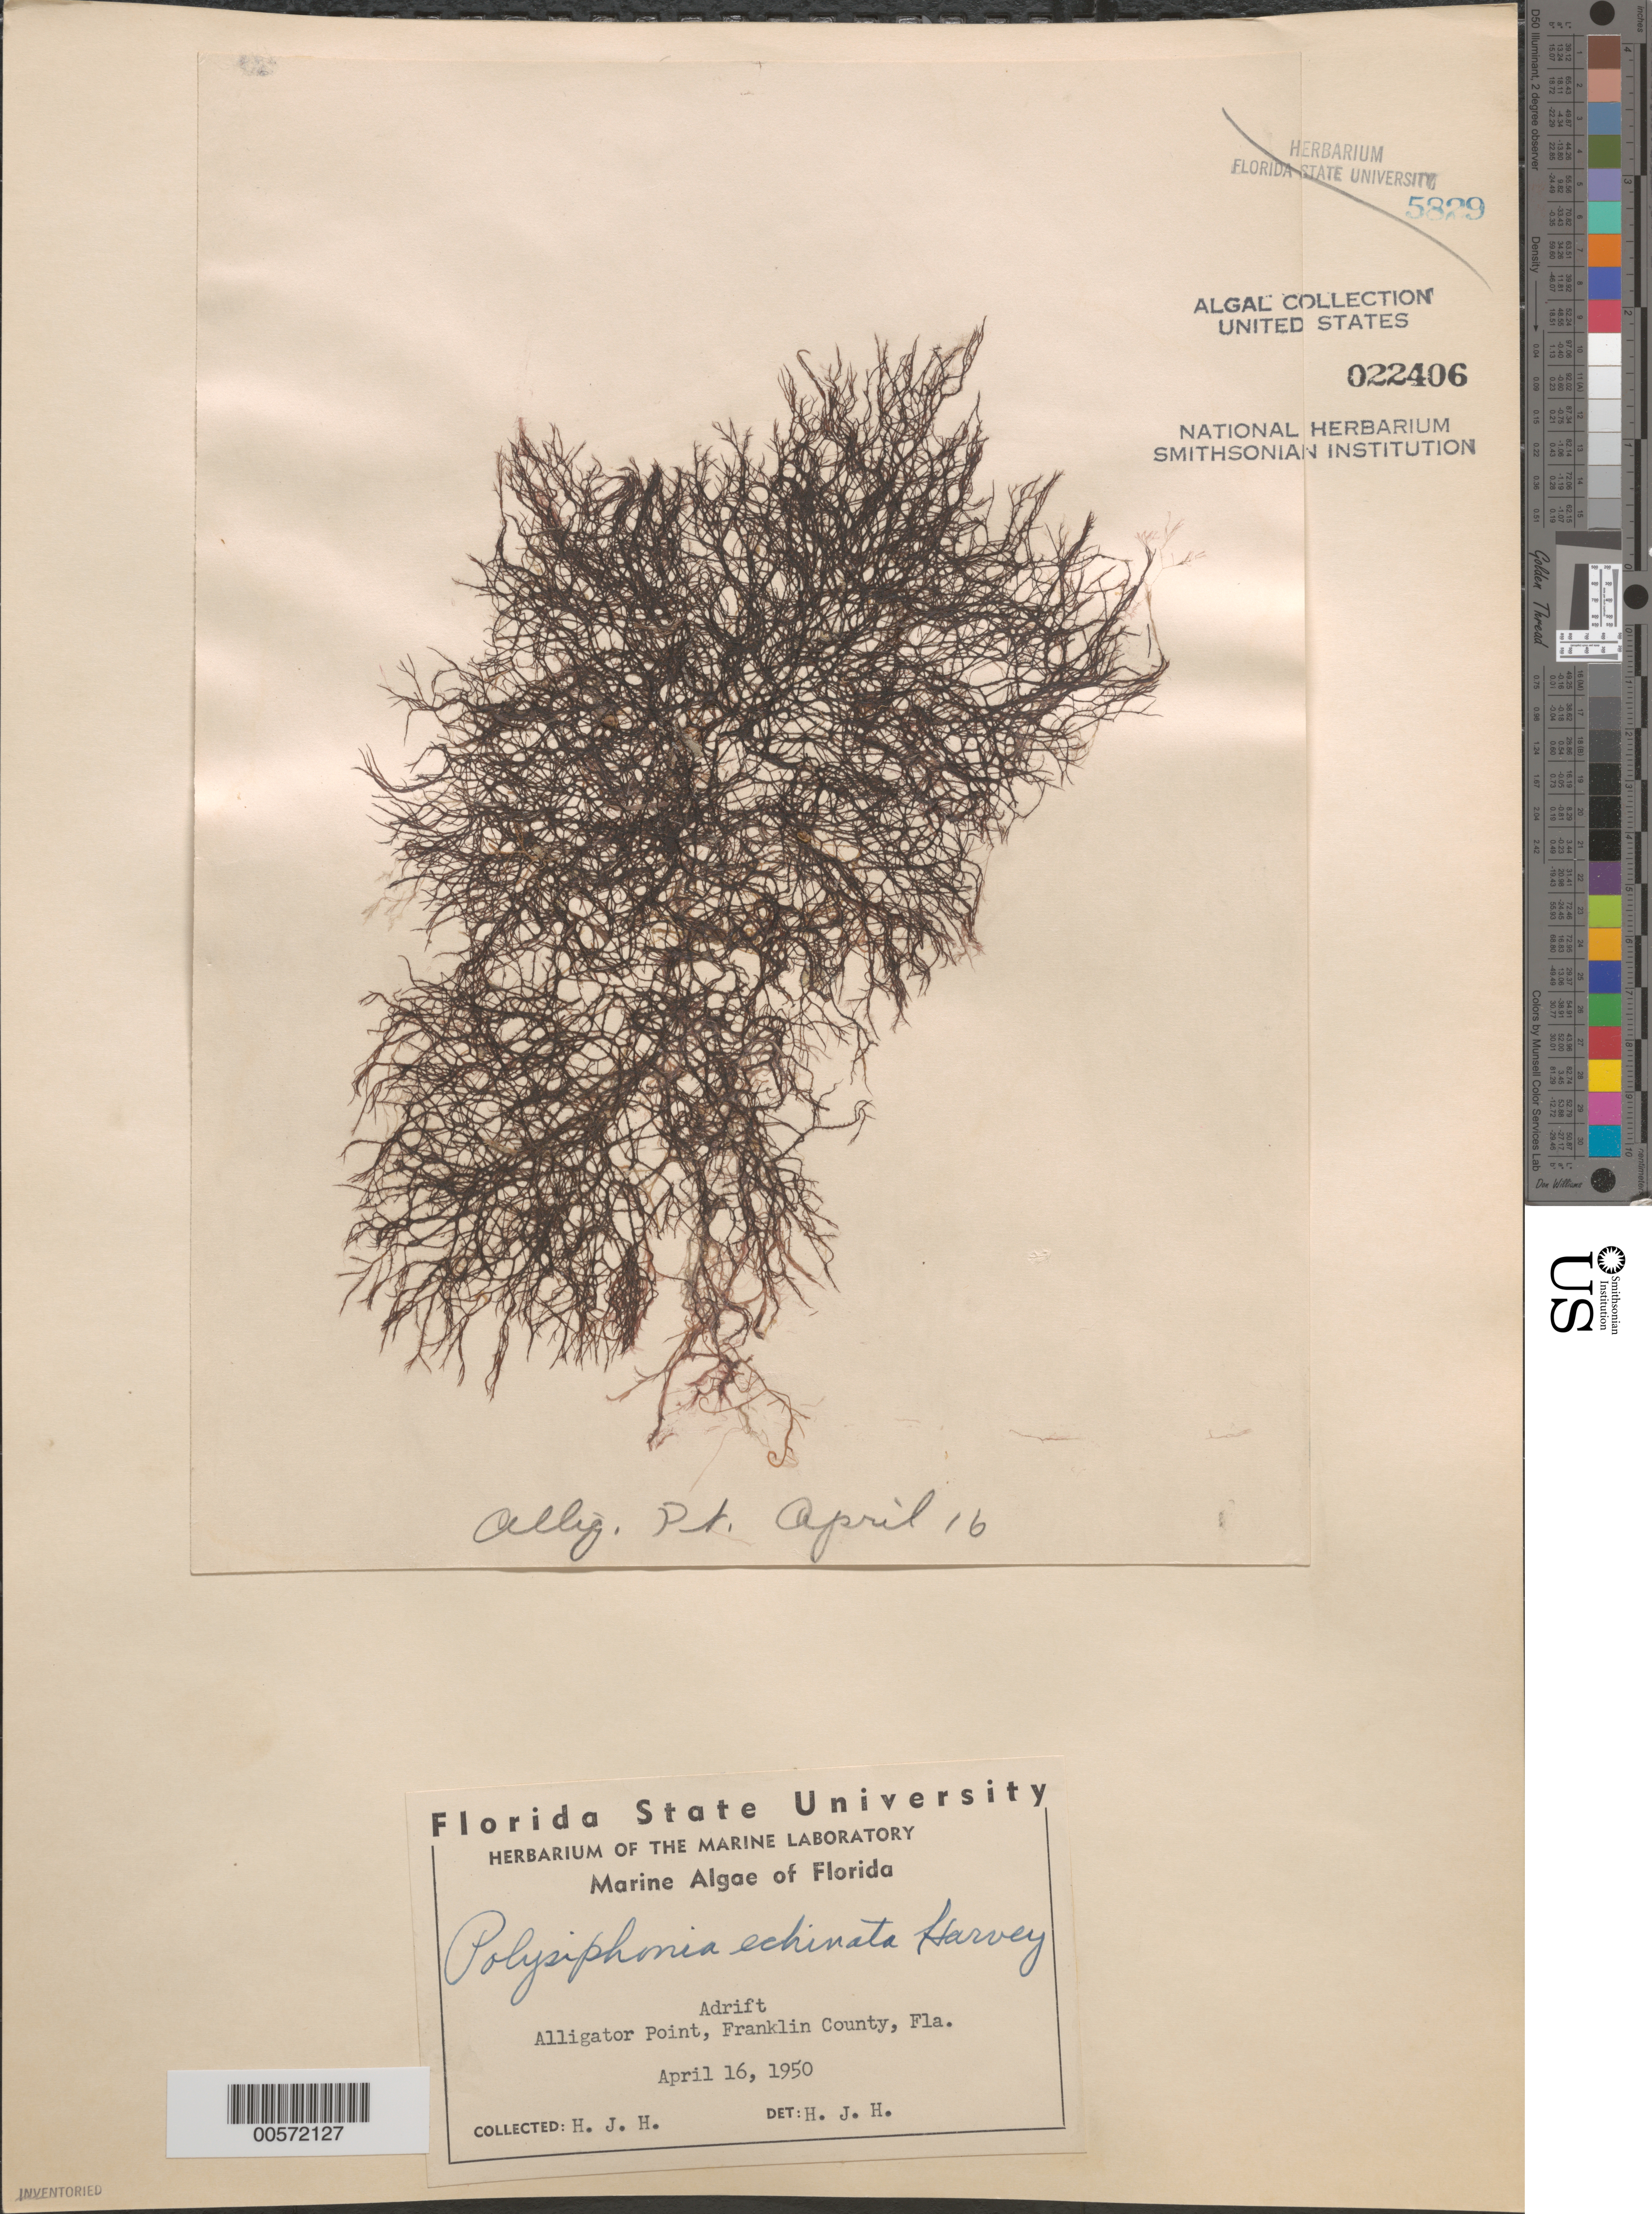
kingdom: Plantae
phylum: Rhodophyta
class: Florideophyceae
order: Ceramiales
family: Rhodomelaceae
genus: Acanthosiphonia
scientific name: Acanthosiphonia echinata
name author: (Harv.) Savoie & G.W. Saunders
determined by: Algae name updating Project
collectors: H. J. Humm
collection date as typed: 16 Apr 1950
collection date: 1950-04-16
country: United States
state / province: Florida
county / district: Franklin County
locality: Alligator Point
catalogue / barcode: US 22406